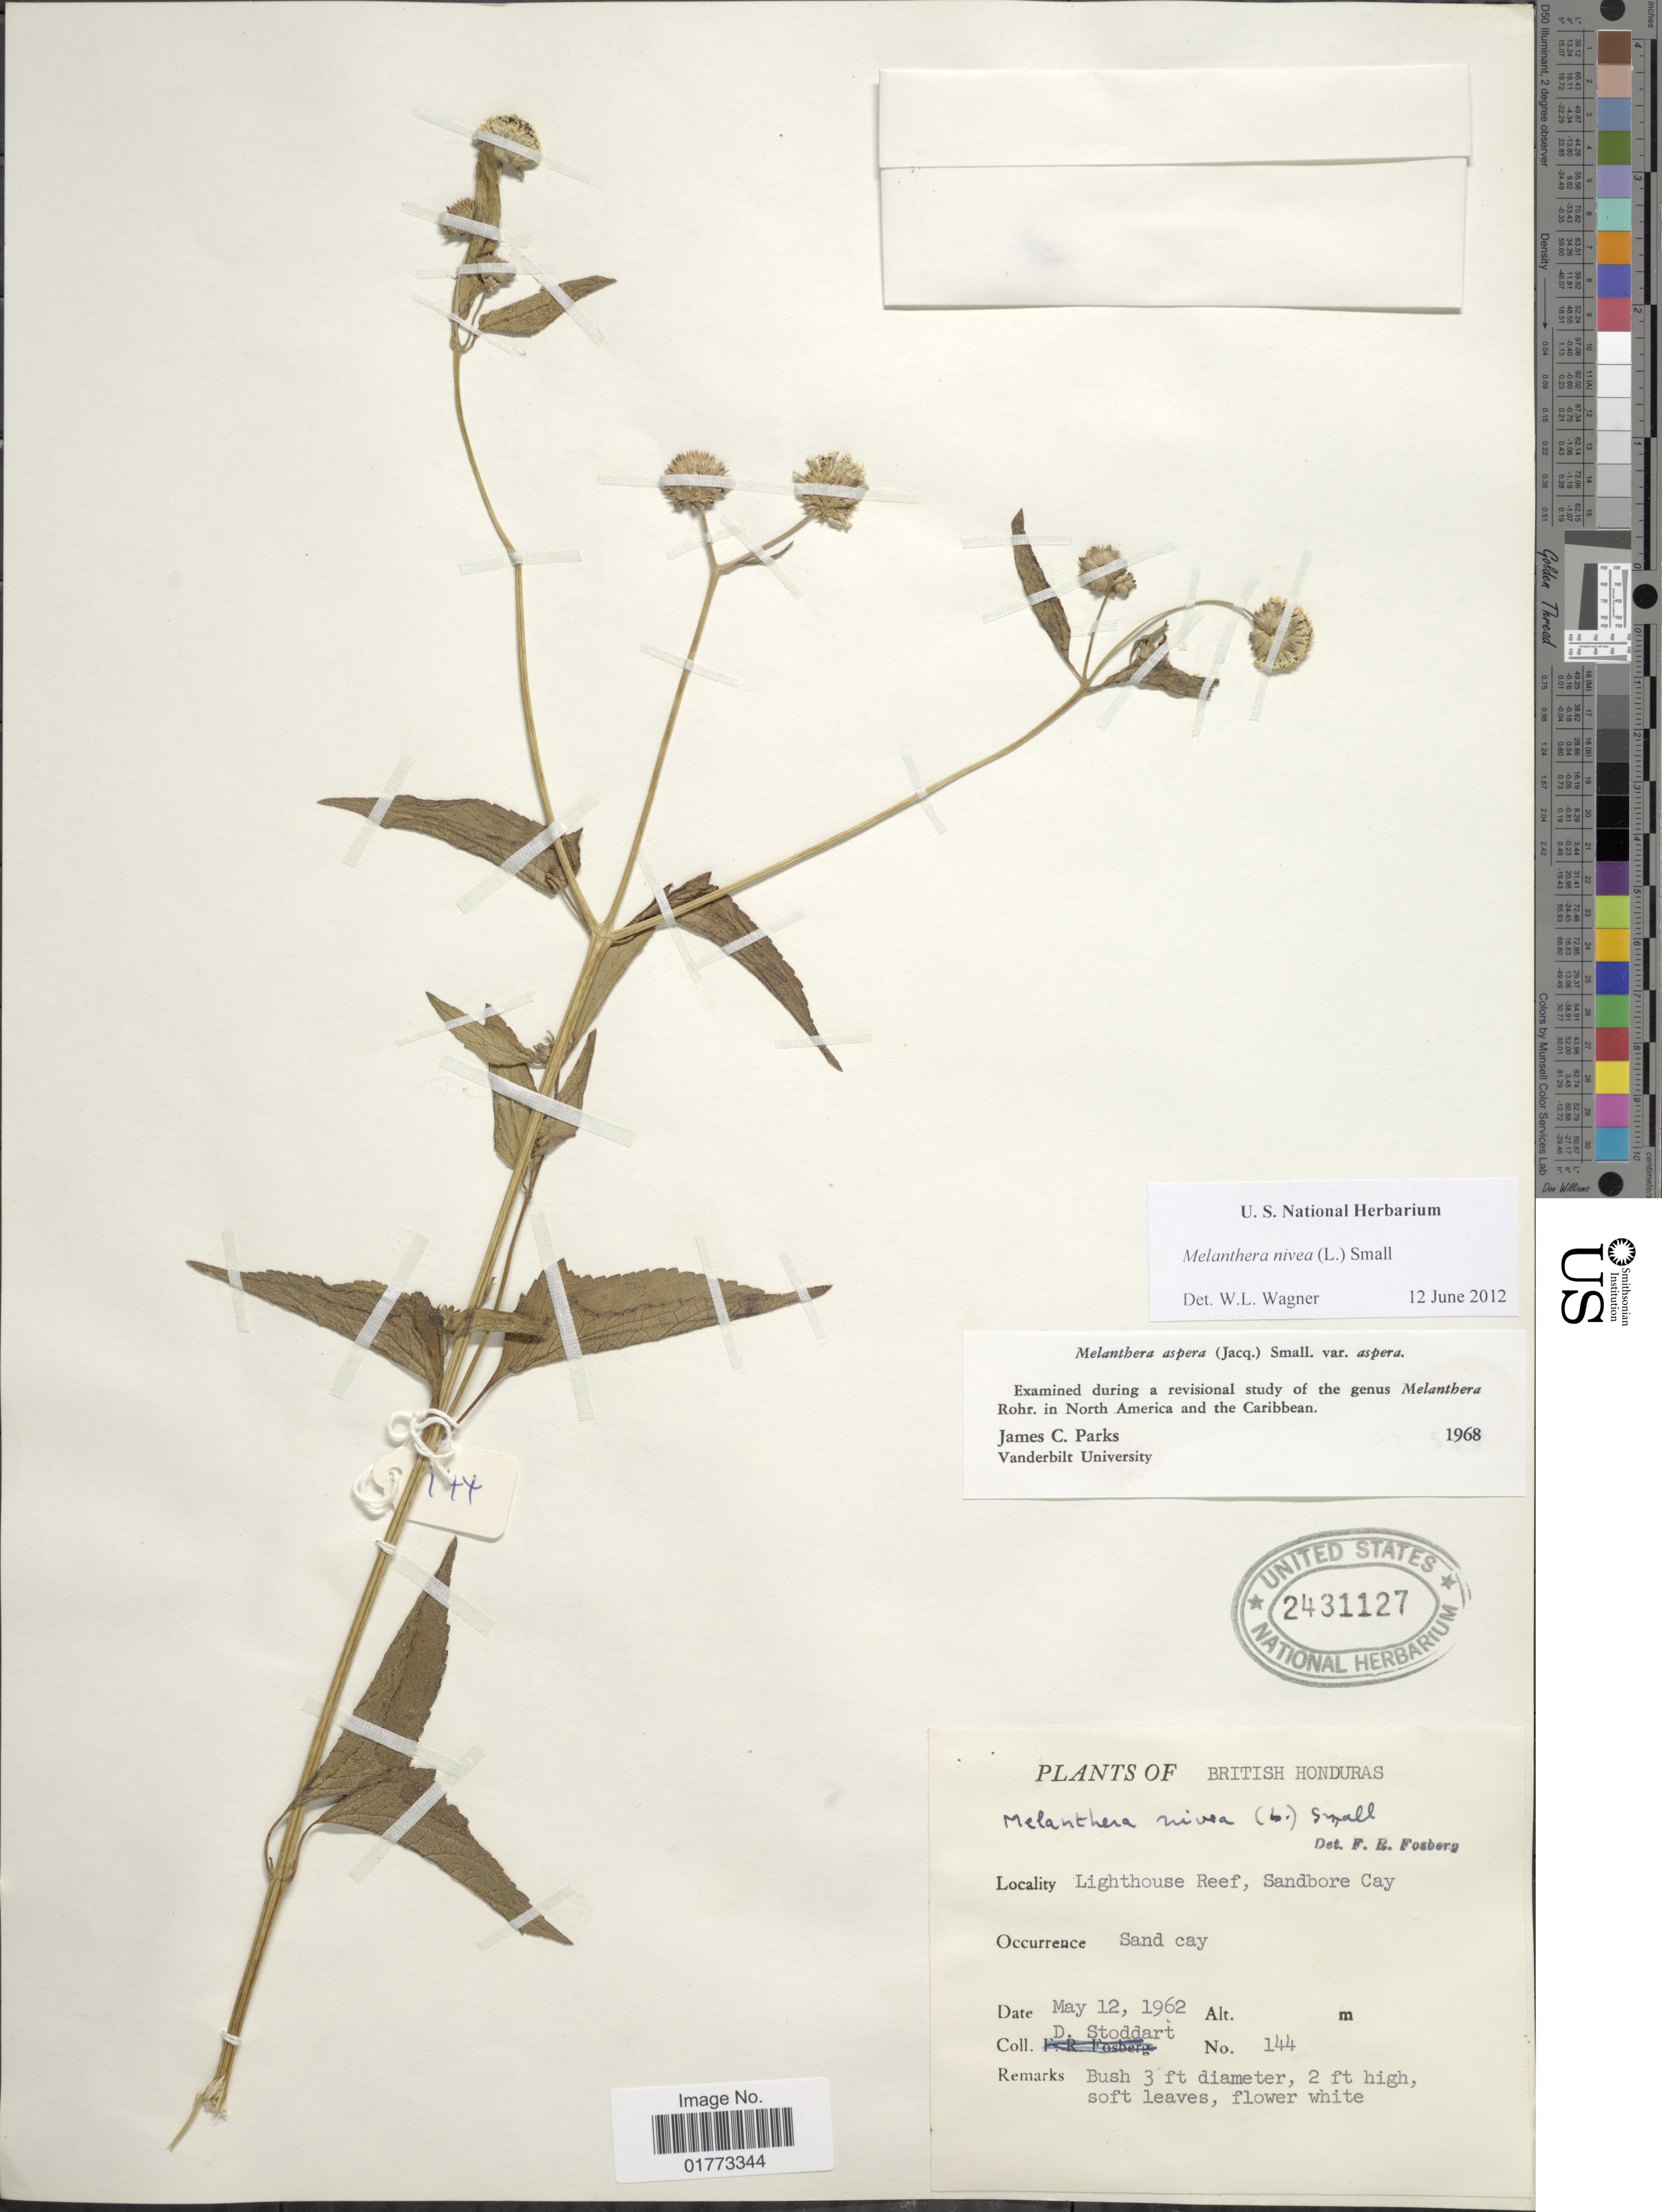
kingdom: Plantae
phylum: Tracheophyta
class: Magnoliopsida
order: Asterales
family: Asteraceae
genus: Melanthera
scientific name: Melanthera nivea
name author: (L.) Small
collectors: D. Stoddart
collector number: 144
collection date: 1962-05-12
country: Belize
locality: British Honduras, Lighthouse Reef, Sandbore Cay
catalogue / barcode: US 2431127